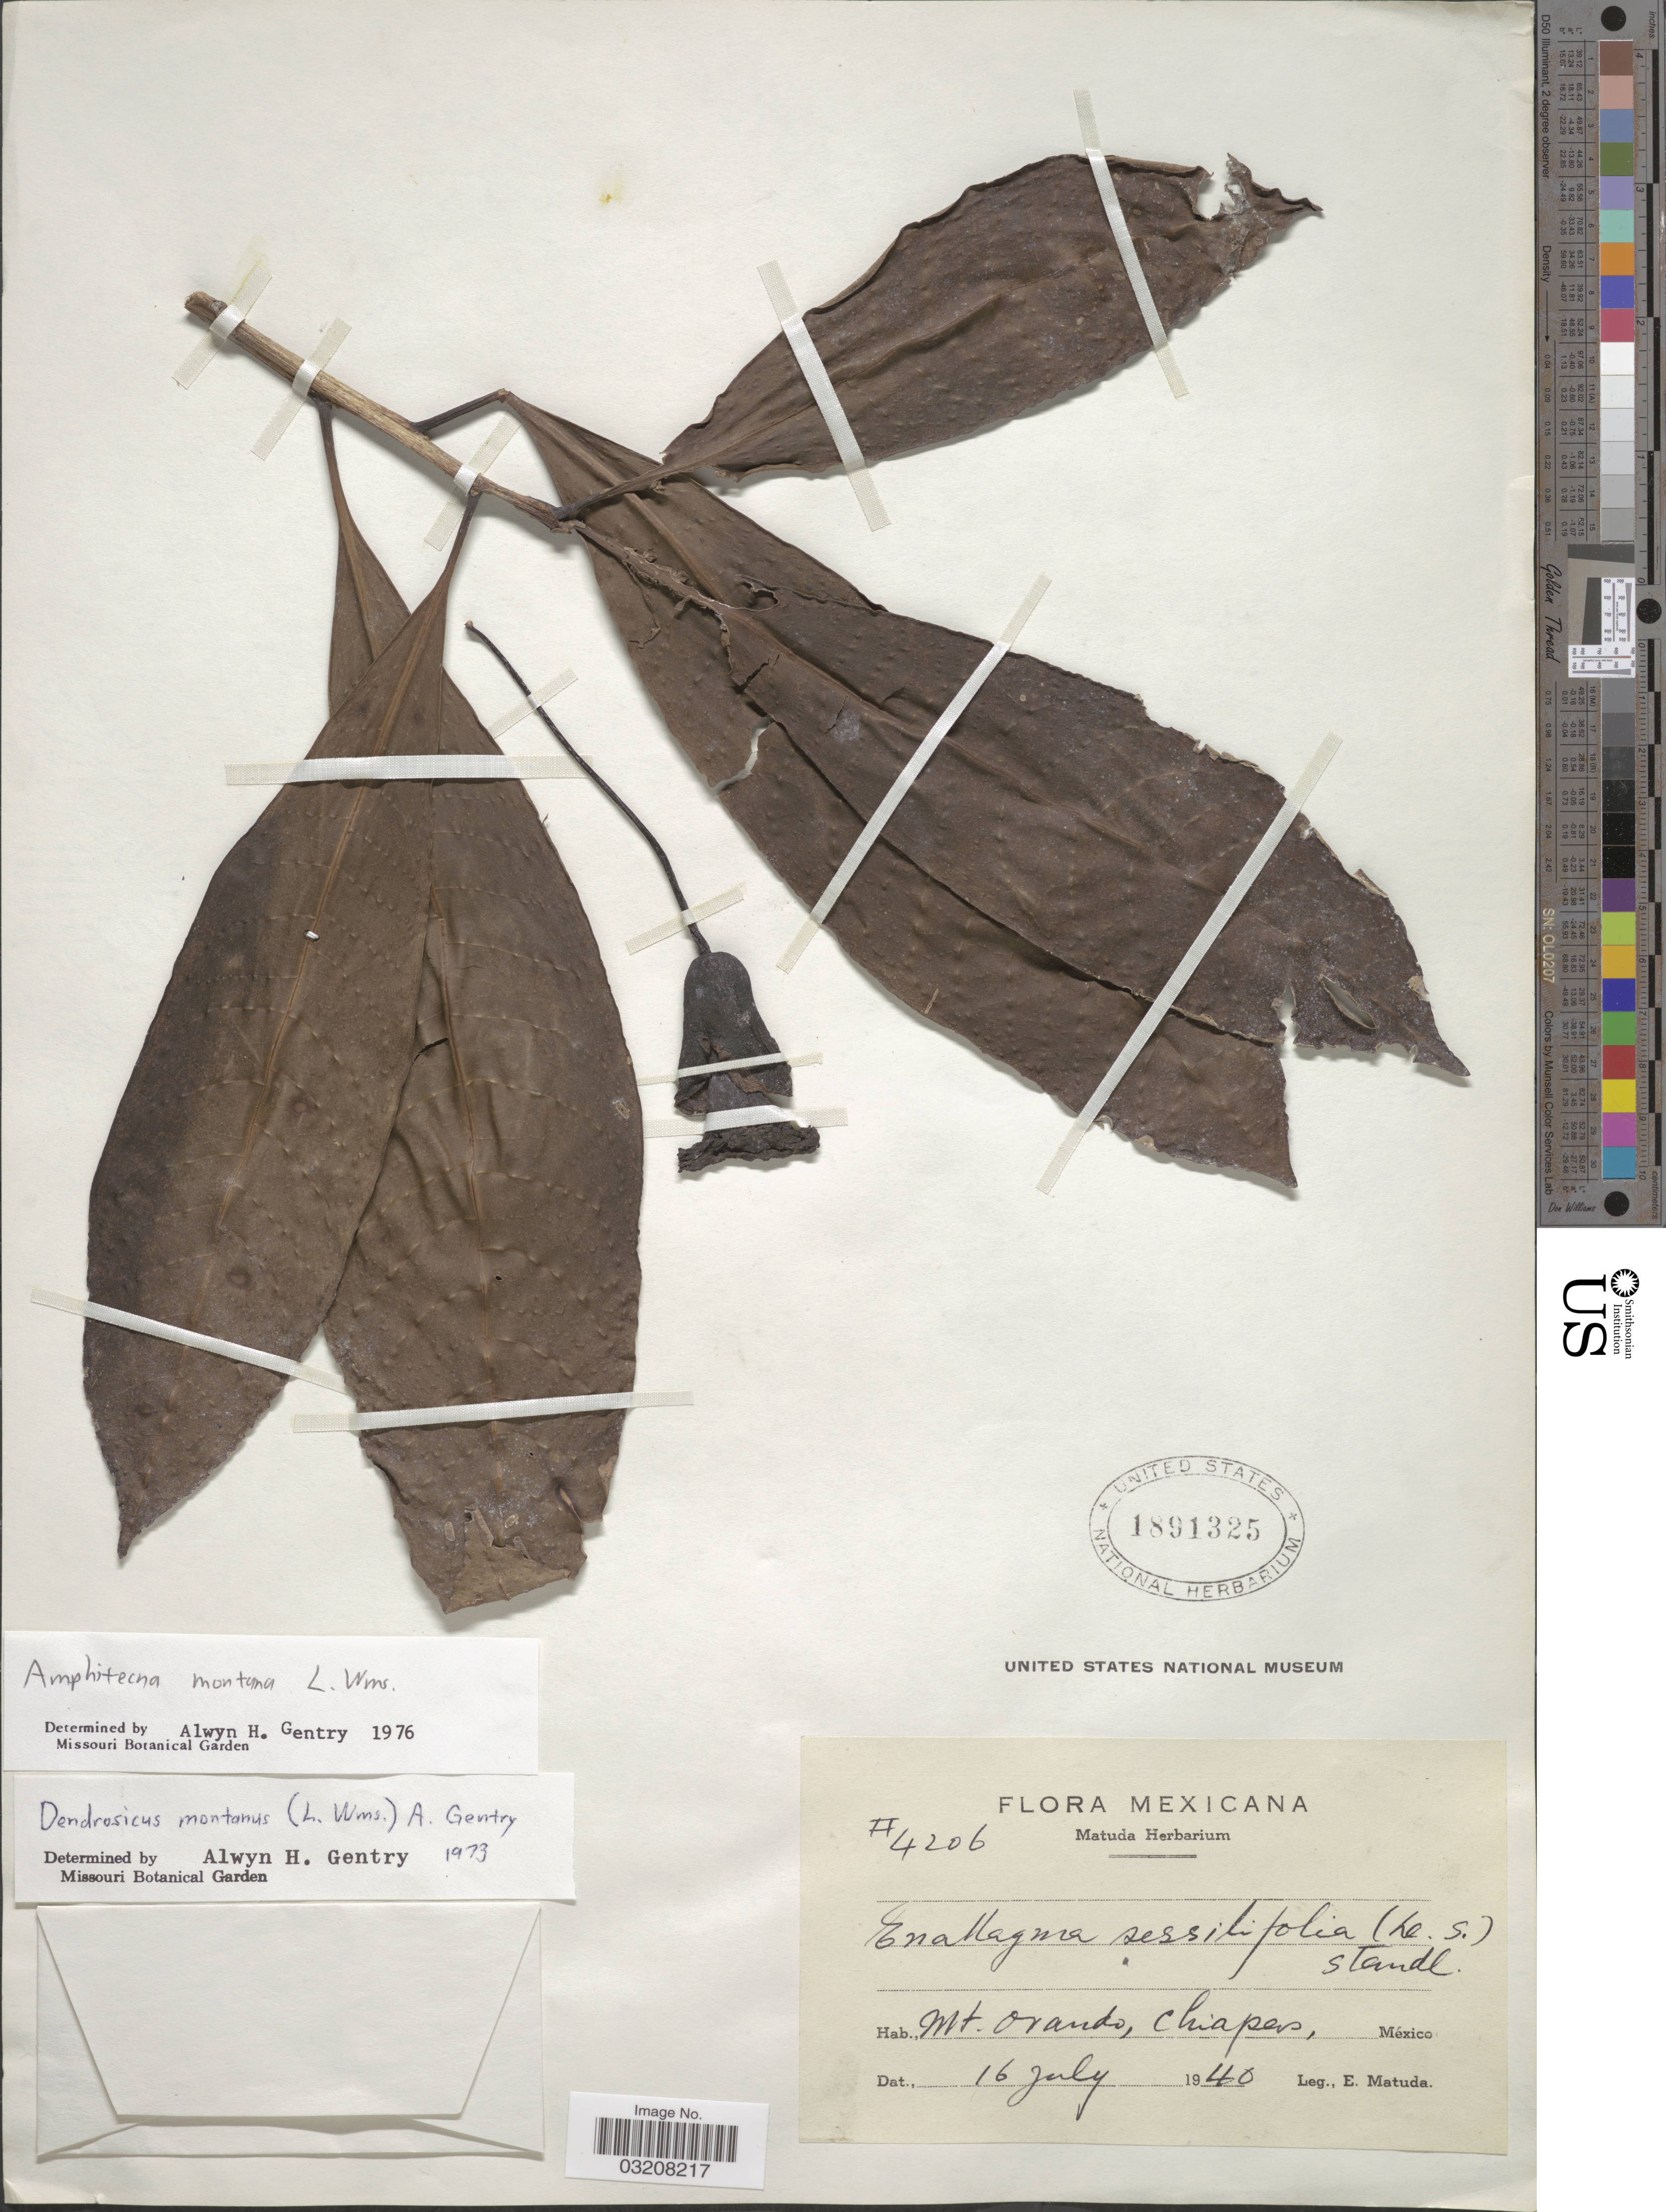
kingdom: Plantae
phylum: Tracheophyta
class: Magnoliopsida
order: Lamiales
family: Bignoniaceae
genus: Amphitecna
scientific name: Amphitecna montana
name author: L.O. Williams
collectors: E. Matuda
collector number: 4206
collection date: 1940-07-16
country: Mexico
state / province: Chiapas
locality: Mt. Orando.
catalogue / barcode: US 1891325